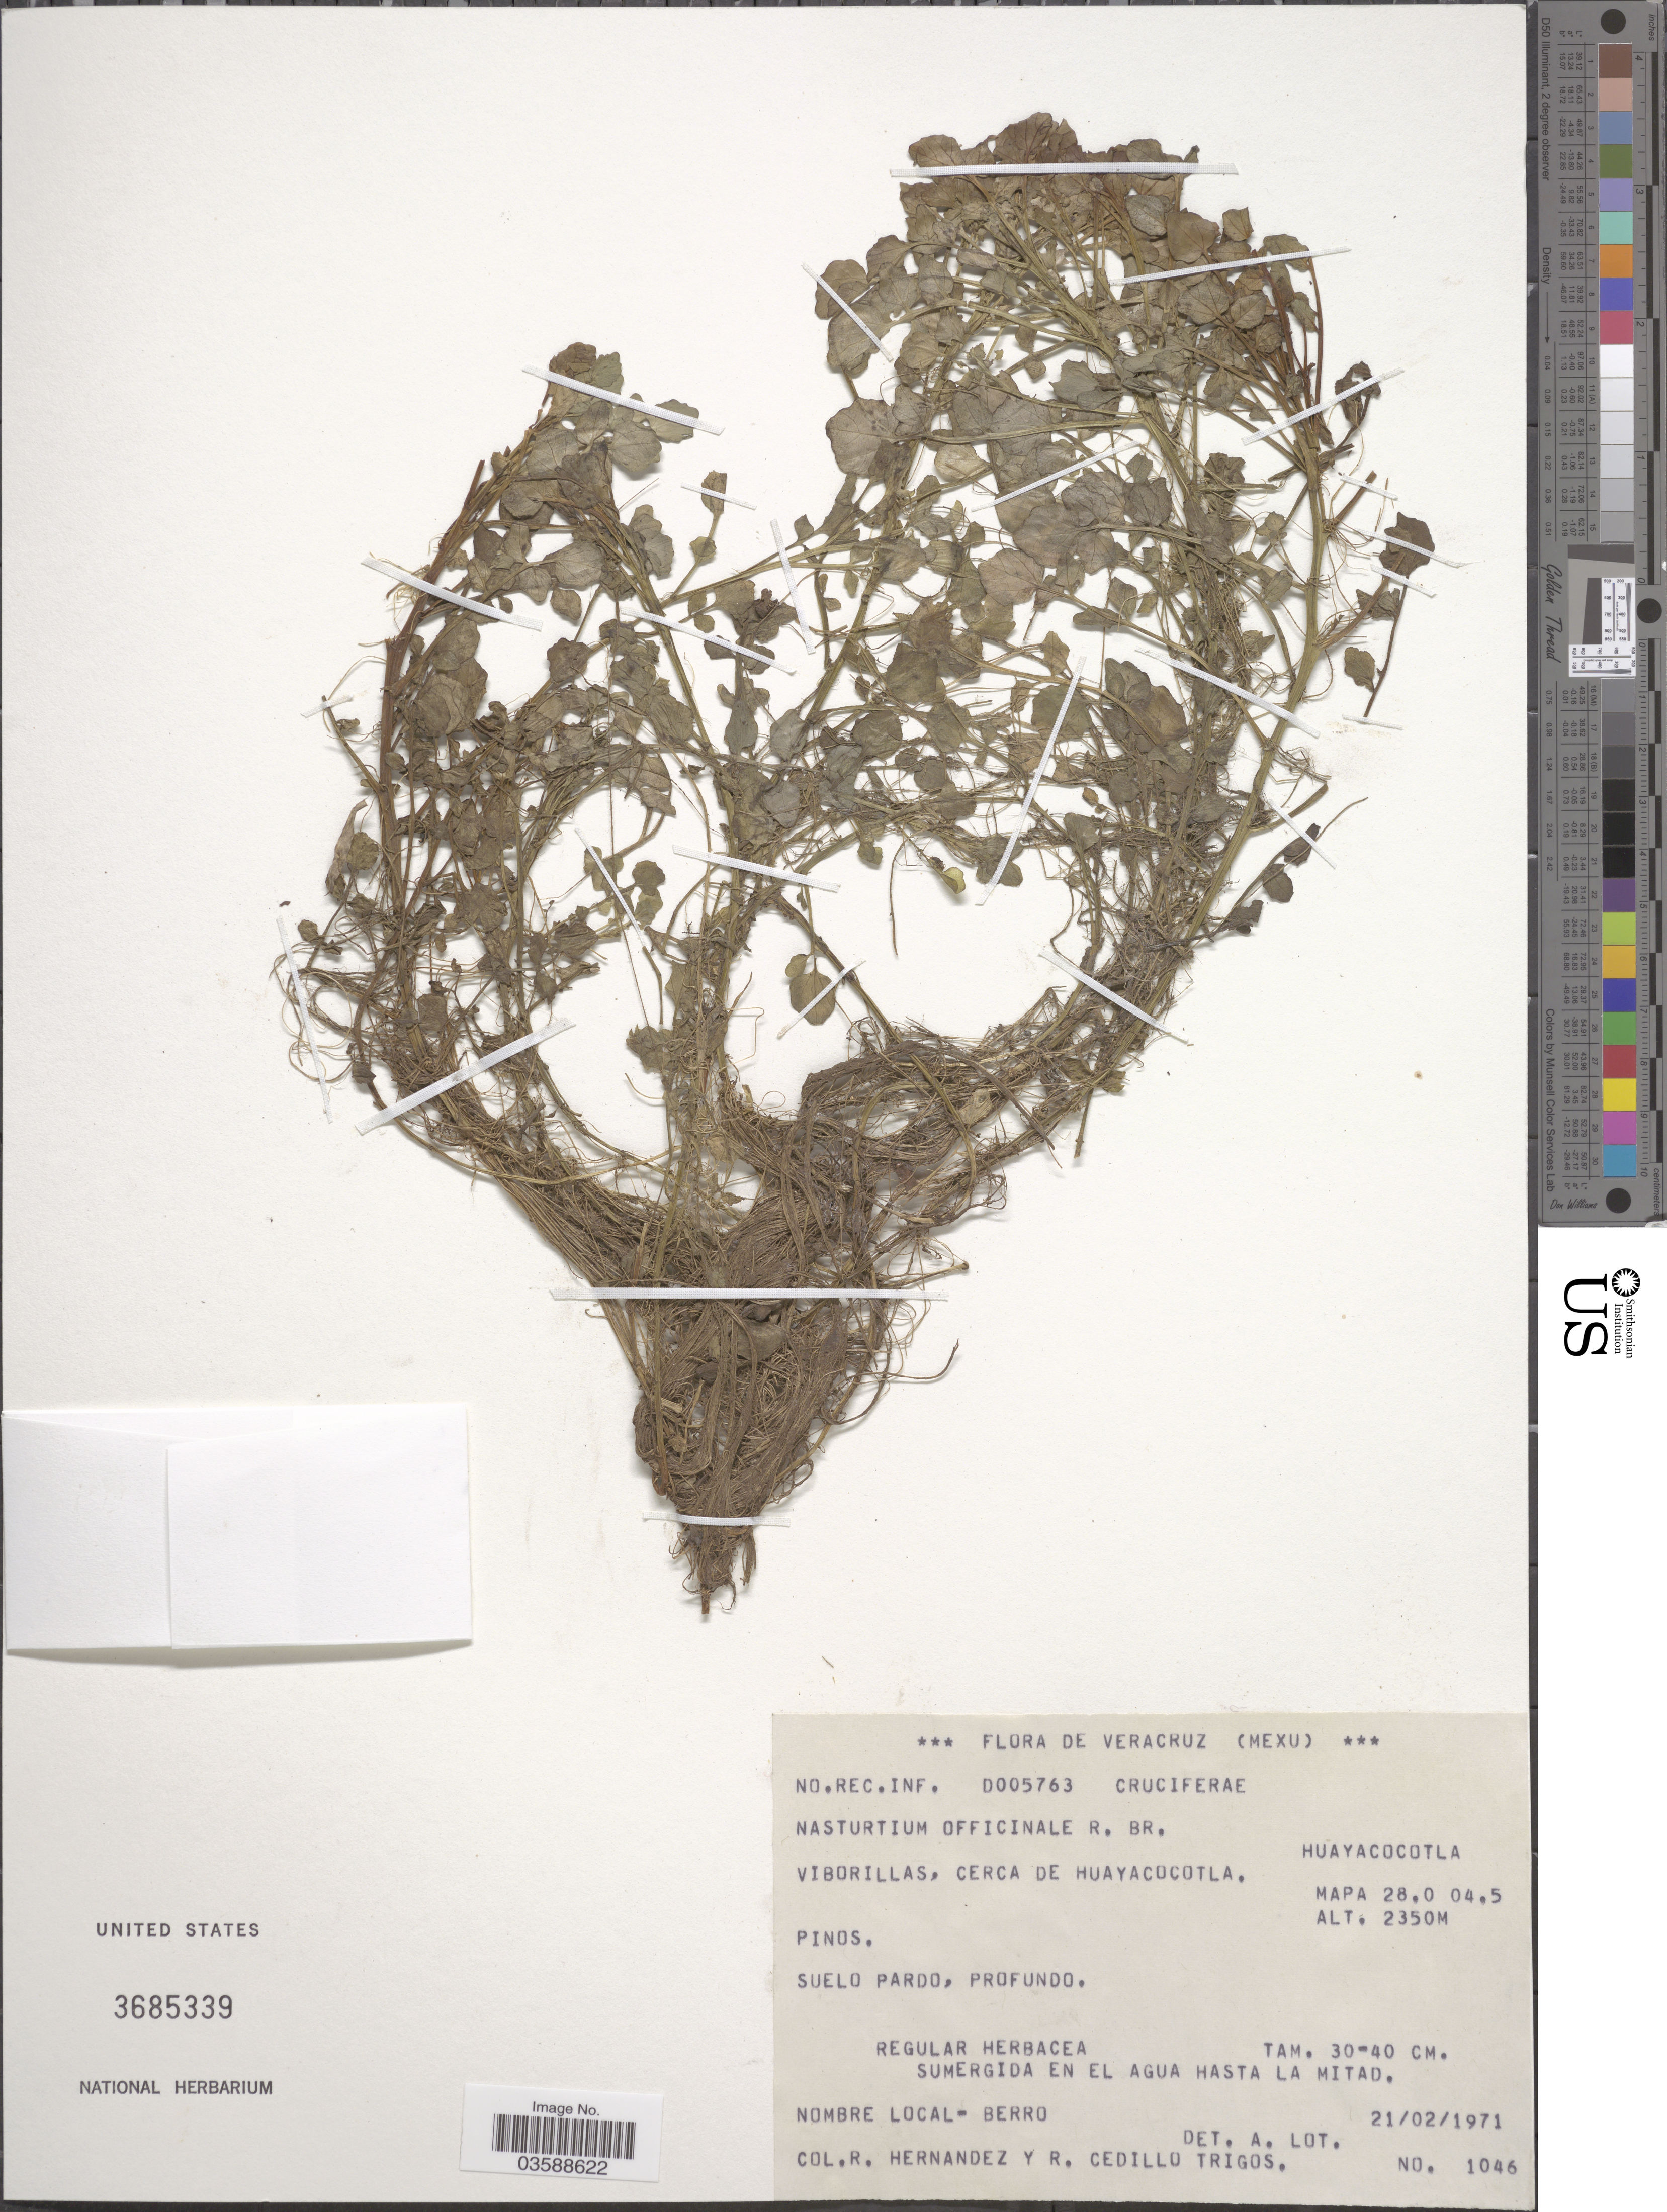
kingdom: Plantae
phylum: Tracheophyta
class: Magnoliopsida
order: Brassicales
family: Brassicaceae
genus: Nasturtium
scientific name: Nasturtium officinale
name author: R. Br.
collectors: R. Hernandez M. & R. CedilloT.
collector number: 1046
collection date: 1971-02-21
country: Mexico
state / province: Veracruz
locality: Veracruz. Viborillas, cerca de Huayacocotla, Huayacocotla. Mapa 28.0 04.5.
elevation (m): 2350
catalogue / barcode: US 3685339